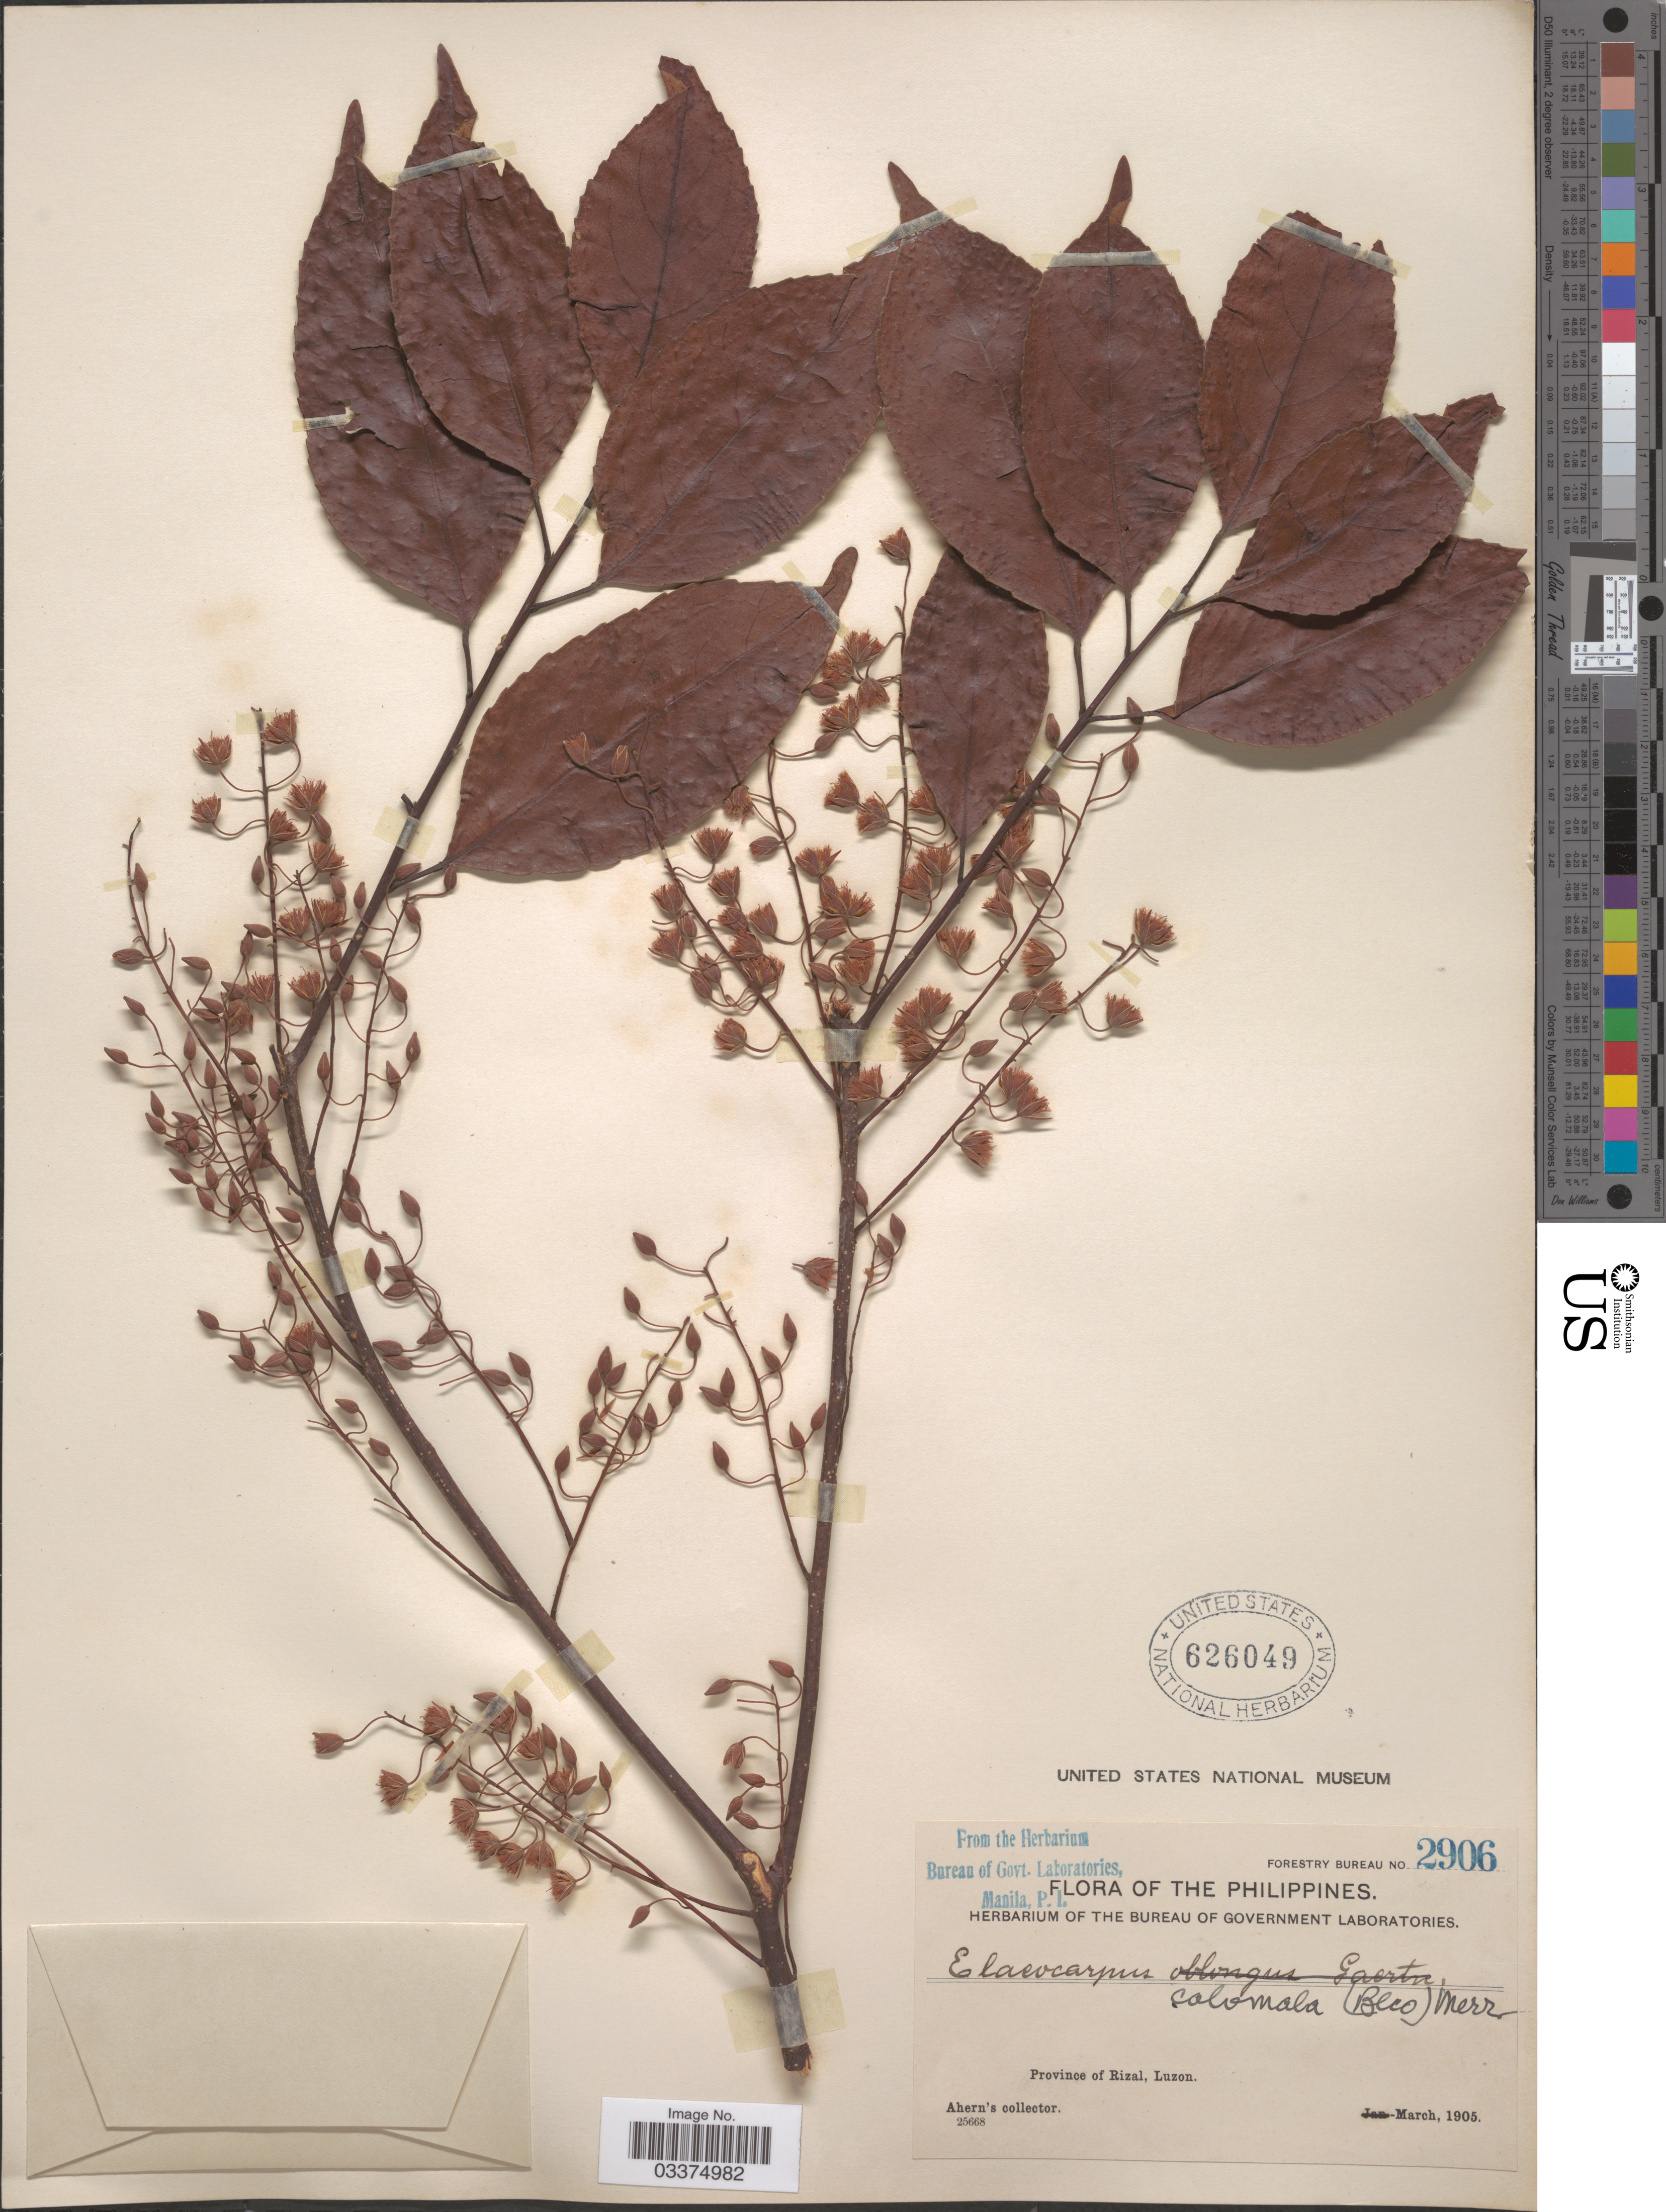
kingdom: Plantae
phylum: Tracheophyta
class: Magnoliopsida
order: Oxalidales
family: Elaeocarpaceae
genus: Elaeocarpus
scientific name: Elaeocarpus calomala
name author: (Blanco) Merr.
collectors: Ahern's collector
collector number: Forestry Bureau 2906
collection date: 1905-03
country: Philippines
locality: Province of Rizal, Luzon.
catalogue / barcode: US 626049